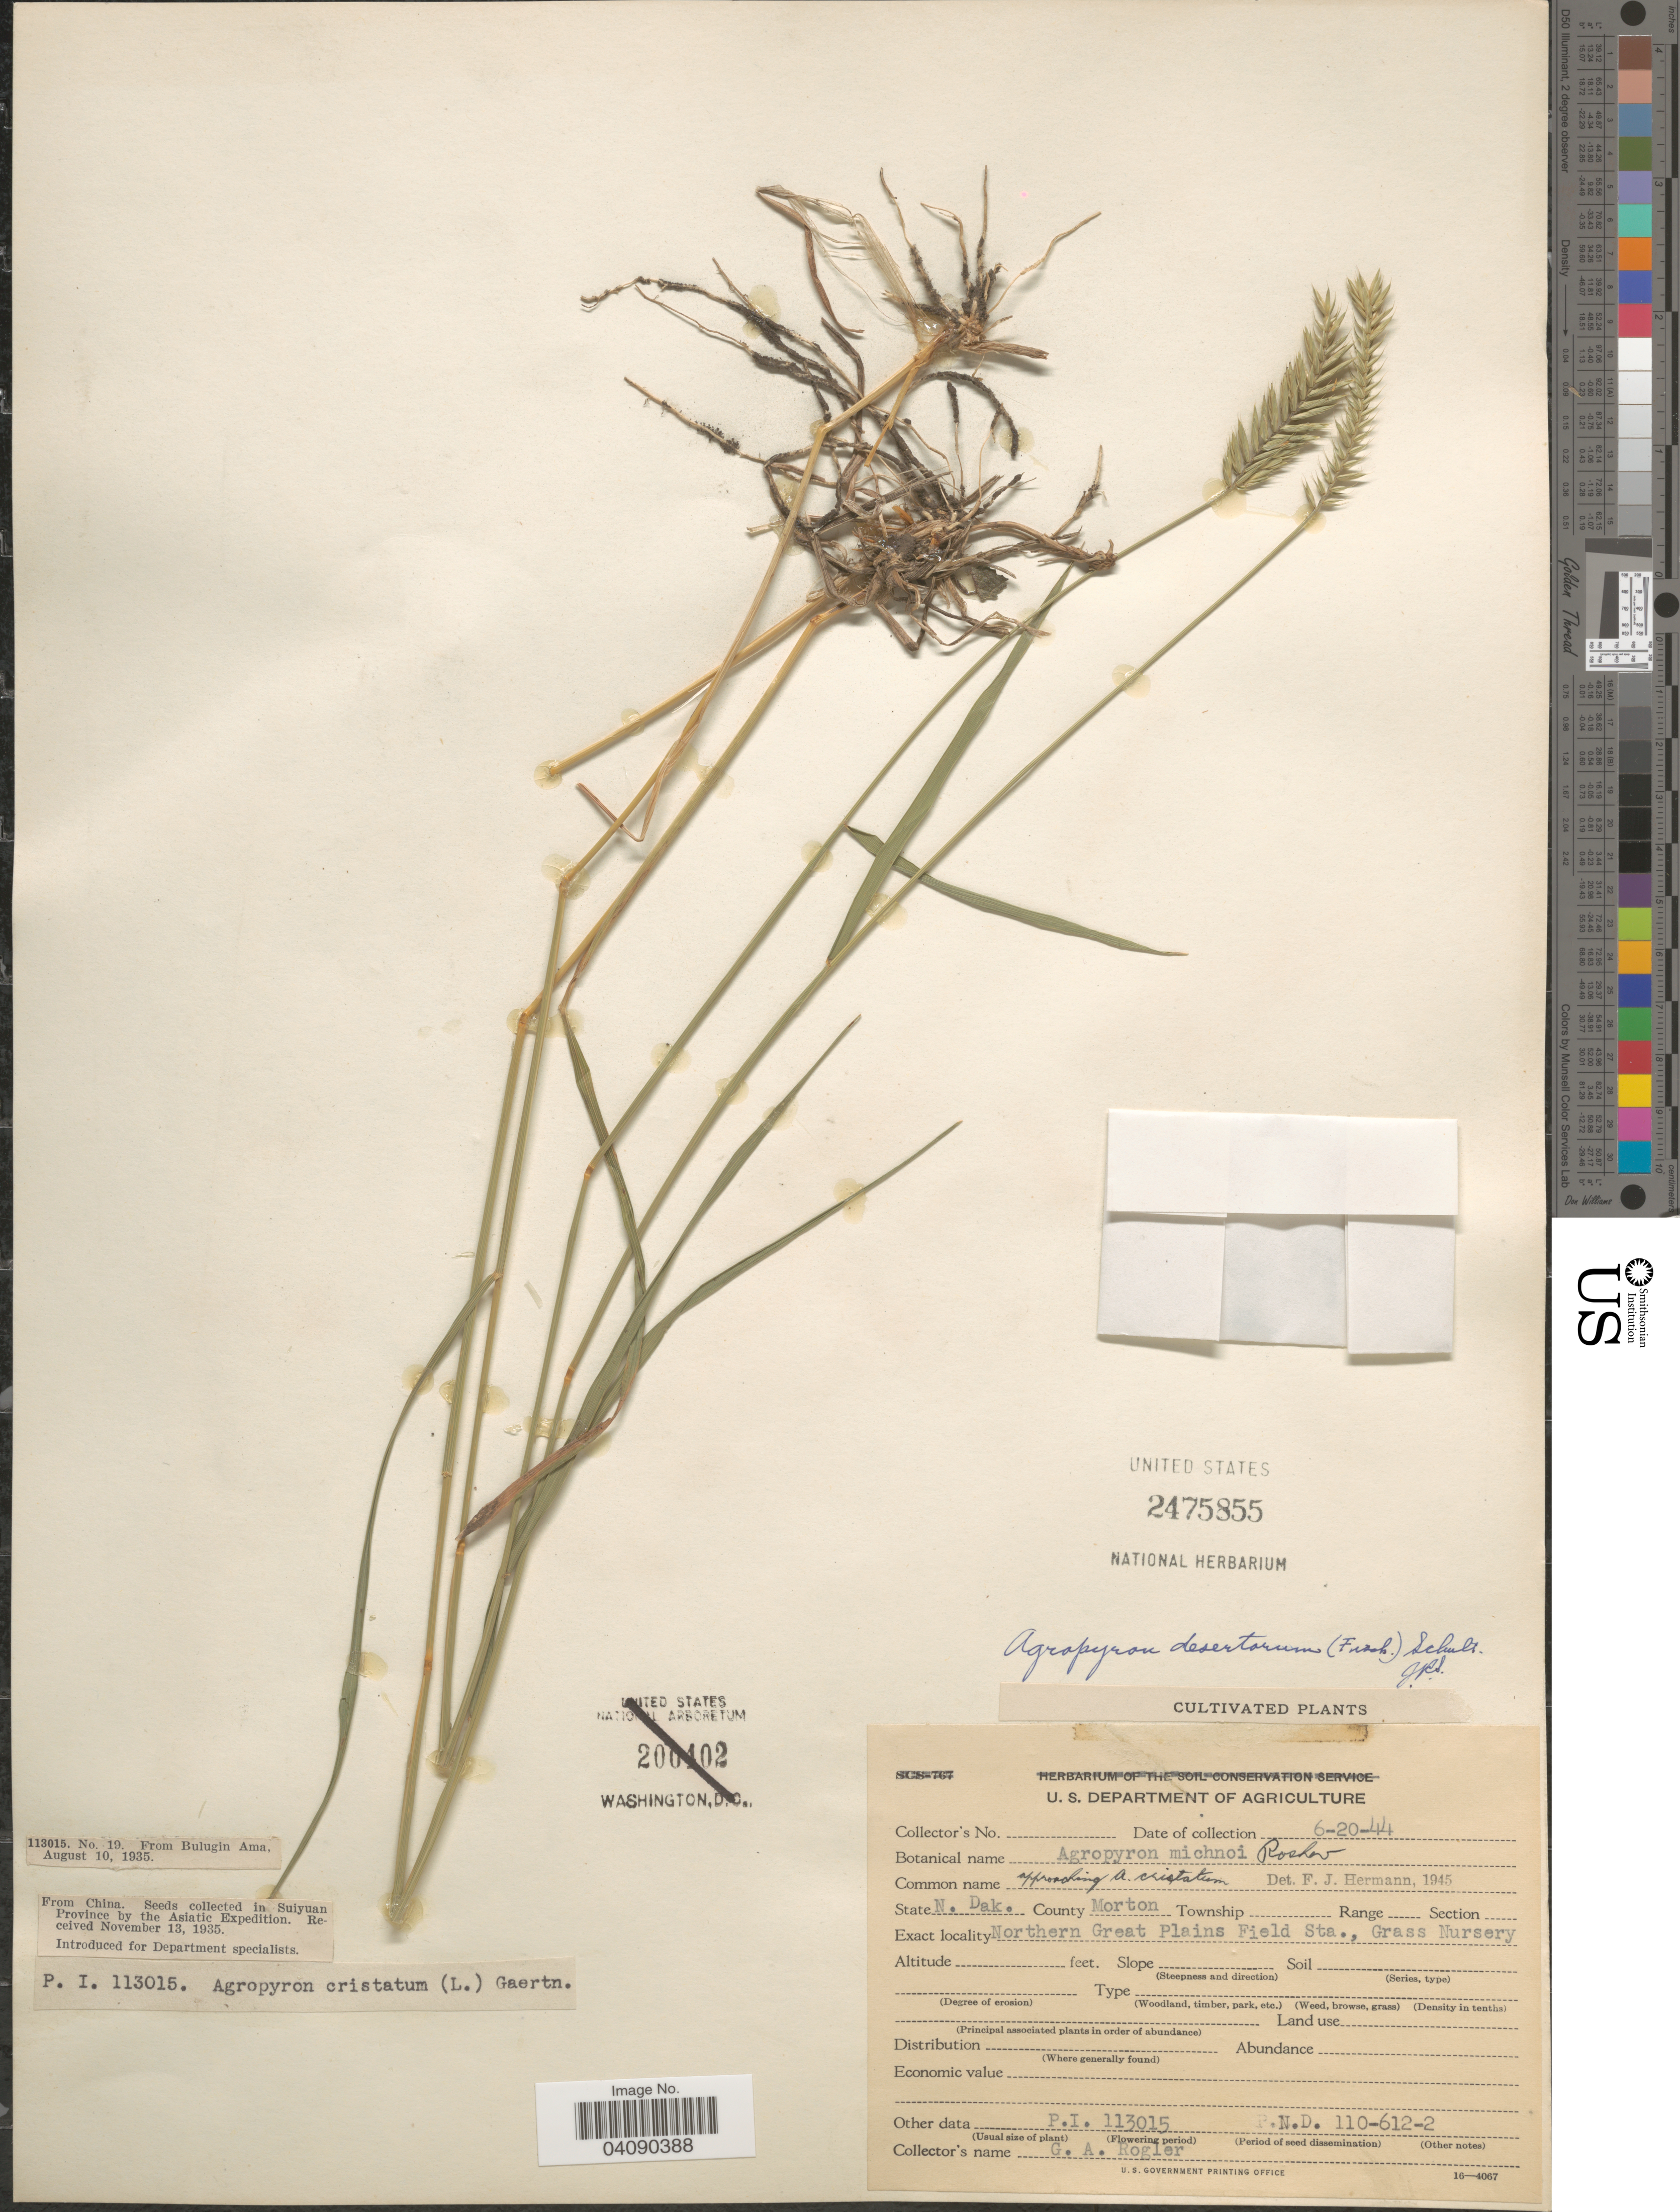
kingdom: Plantae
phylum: Tracheophyta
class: Liliopsida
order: Poales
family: Poaceae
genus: Agropyron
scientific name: Agropyron desertorum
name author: (Fisch. ex Link) Schult.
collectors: G. Rogler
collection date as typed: Transcribed d/m/y: 20/6/44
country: United States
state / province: North Dakota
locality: County Morton. Northern Great Plains Field Sta., Grass Nursery.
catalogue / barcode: US 2475855